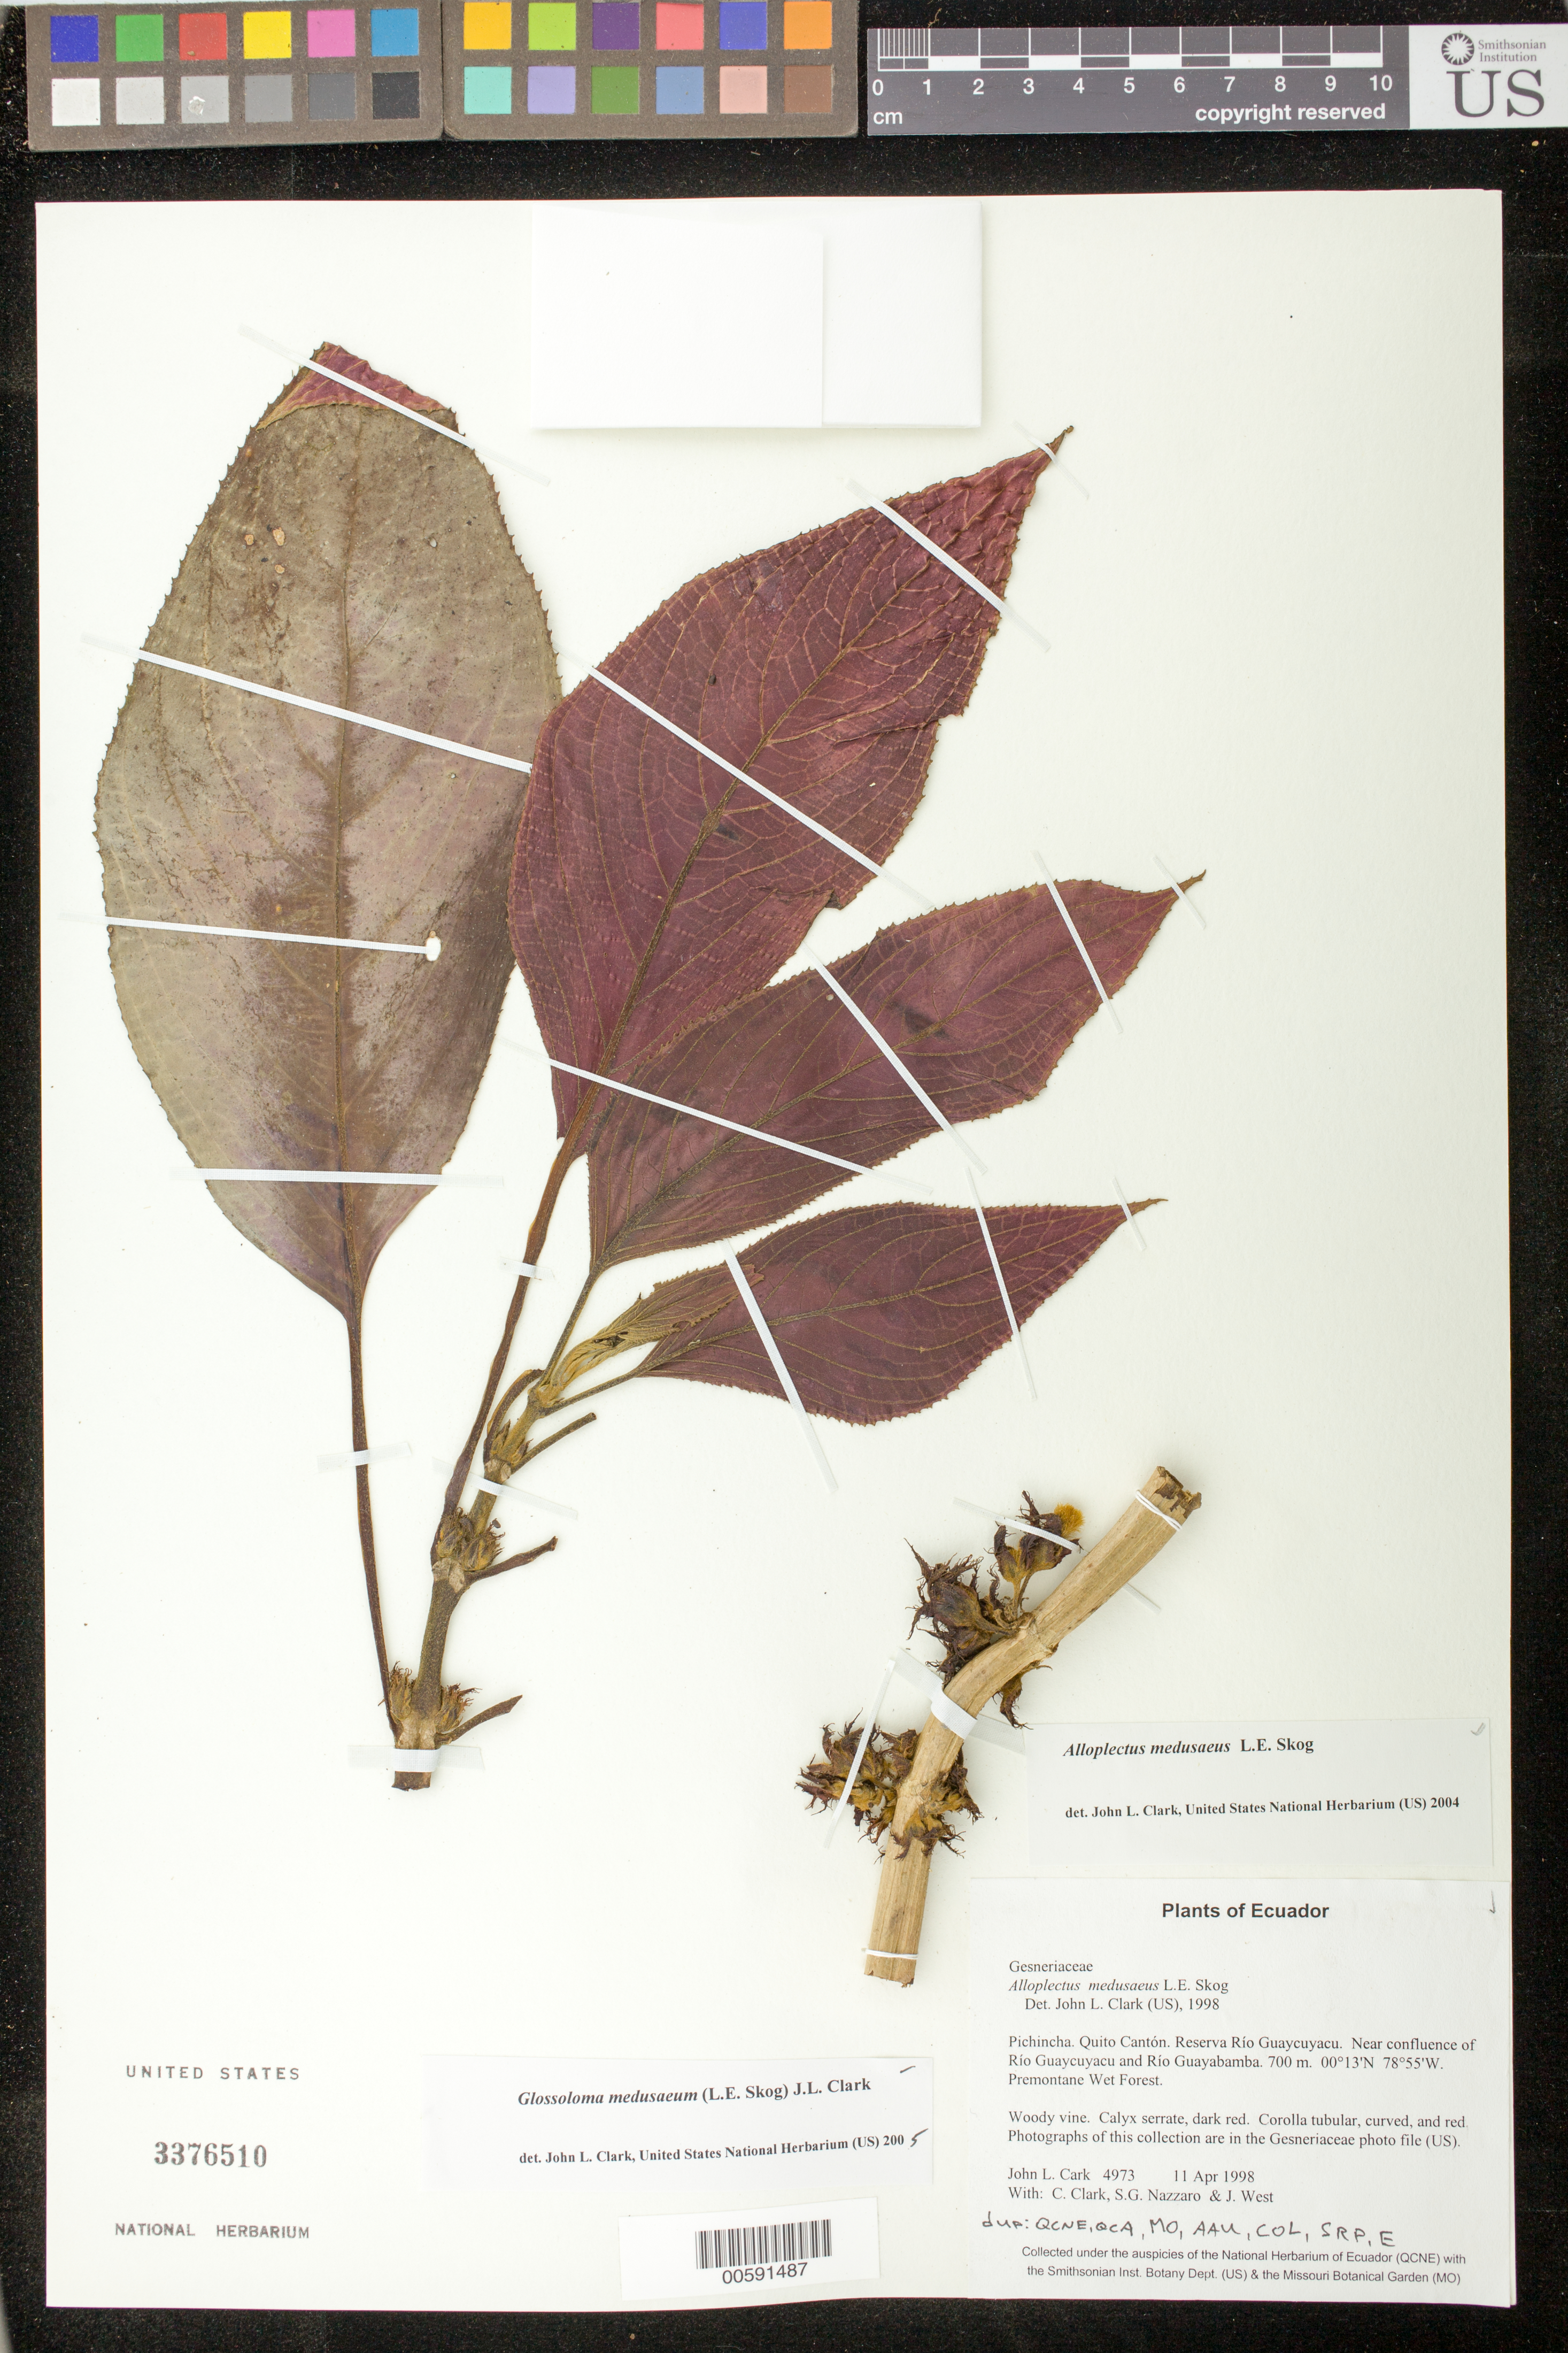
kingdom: Plantae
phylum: Tracheophyta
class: Magnoliopsida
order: Lamiales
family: Gesneriaceae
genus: Glossoloma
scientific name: Glossoloma medusaeum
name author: (L.E. Skog) J.L. Clark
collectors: J. L. Clark, C. Clark, S. Nazzaro & J. West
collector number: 4973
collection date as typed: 11 Apr 1998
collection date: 1998-04-11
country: Ecuador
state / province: Pichincha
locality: Quito Cantón. Reserva Río Guaycuyacu. Near confluence of Río Guaycuyacu and Río Guayabamba.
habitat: Premontane Wet Forest.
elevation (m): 700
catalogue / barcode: US 3376510